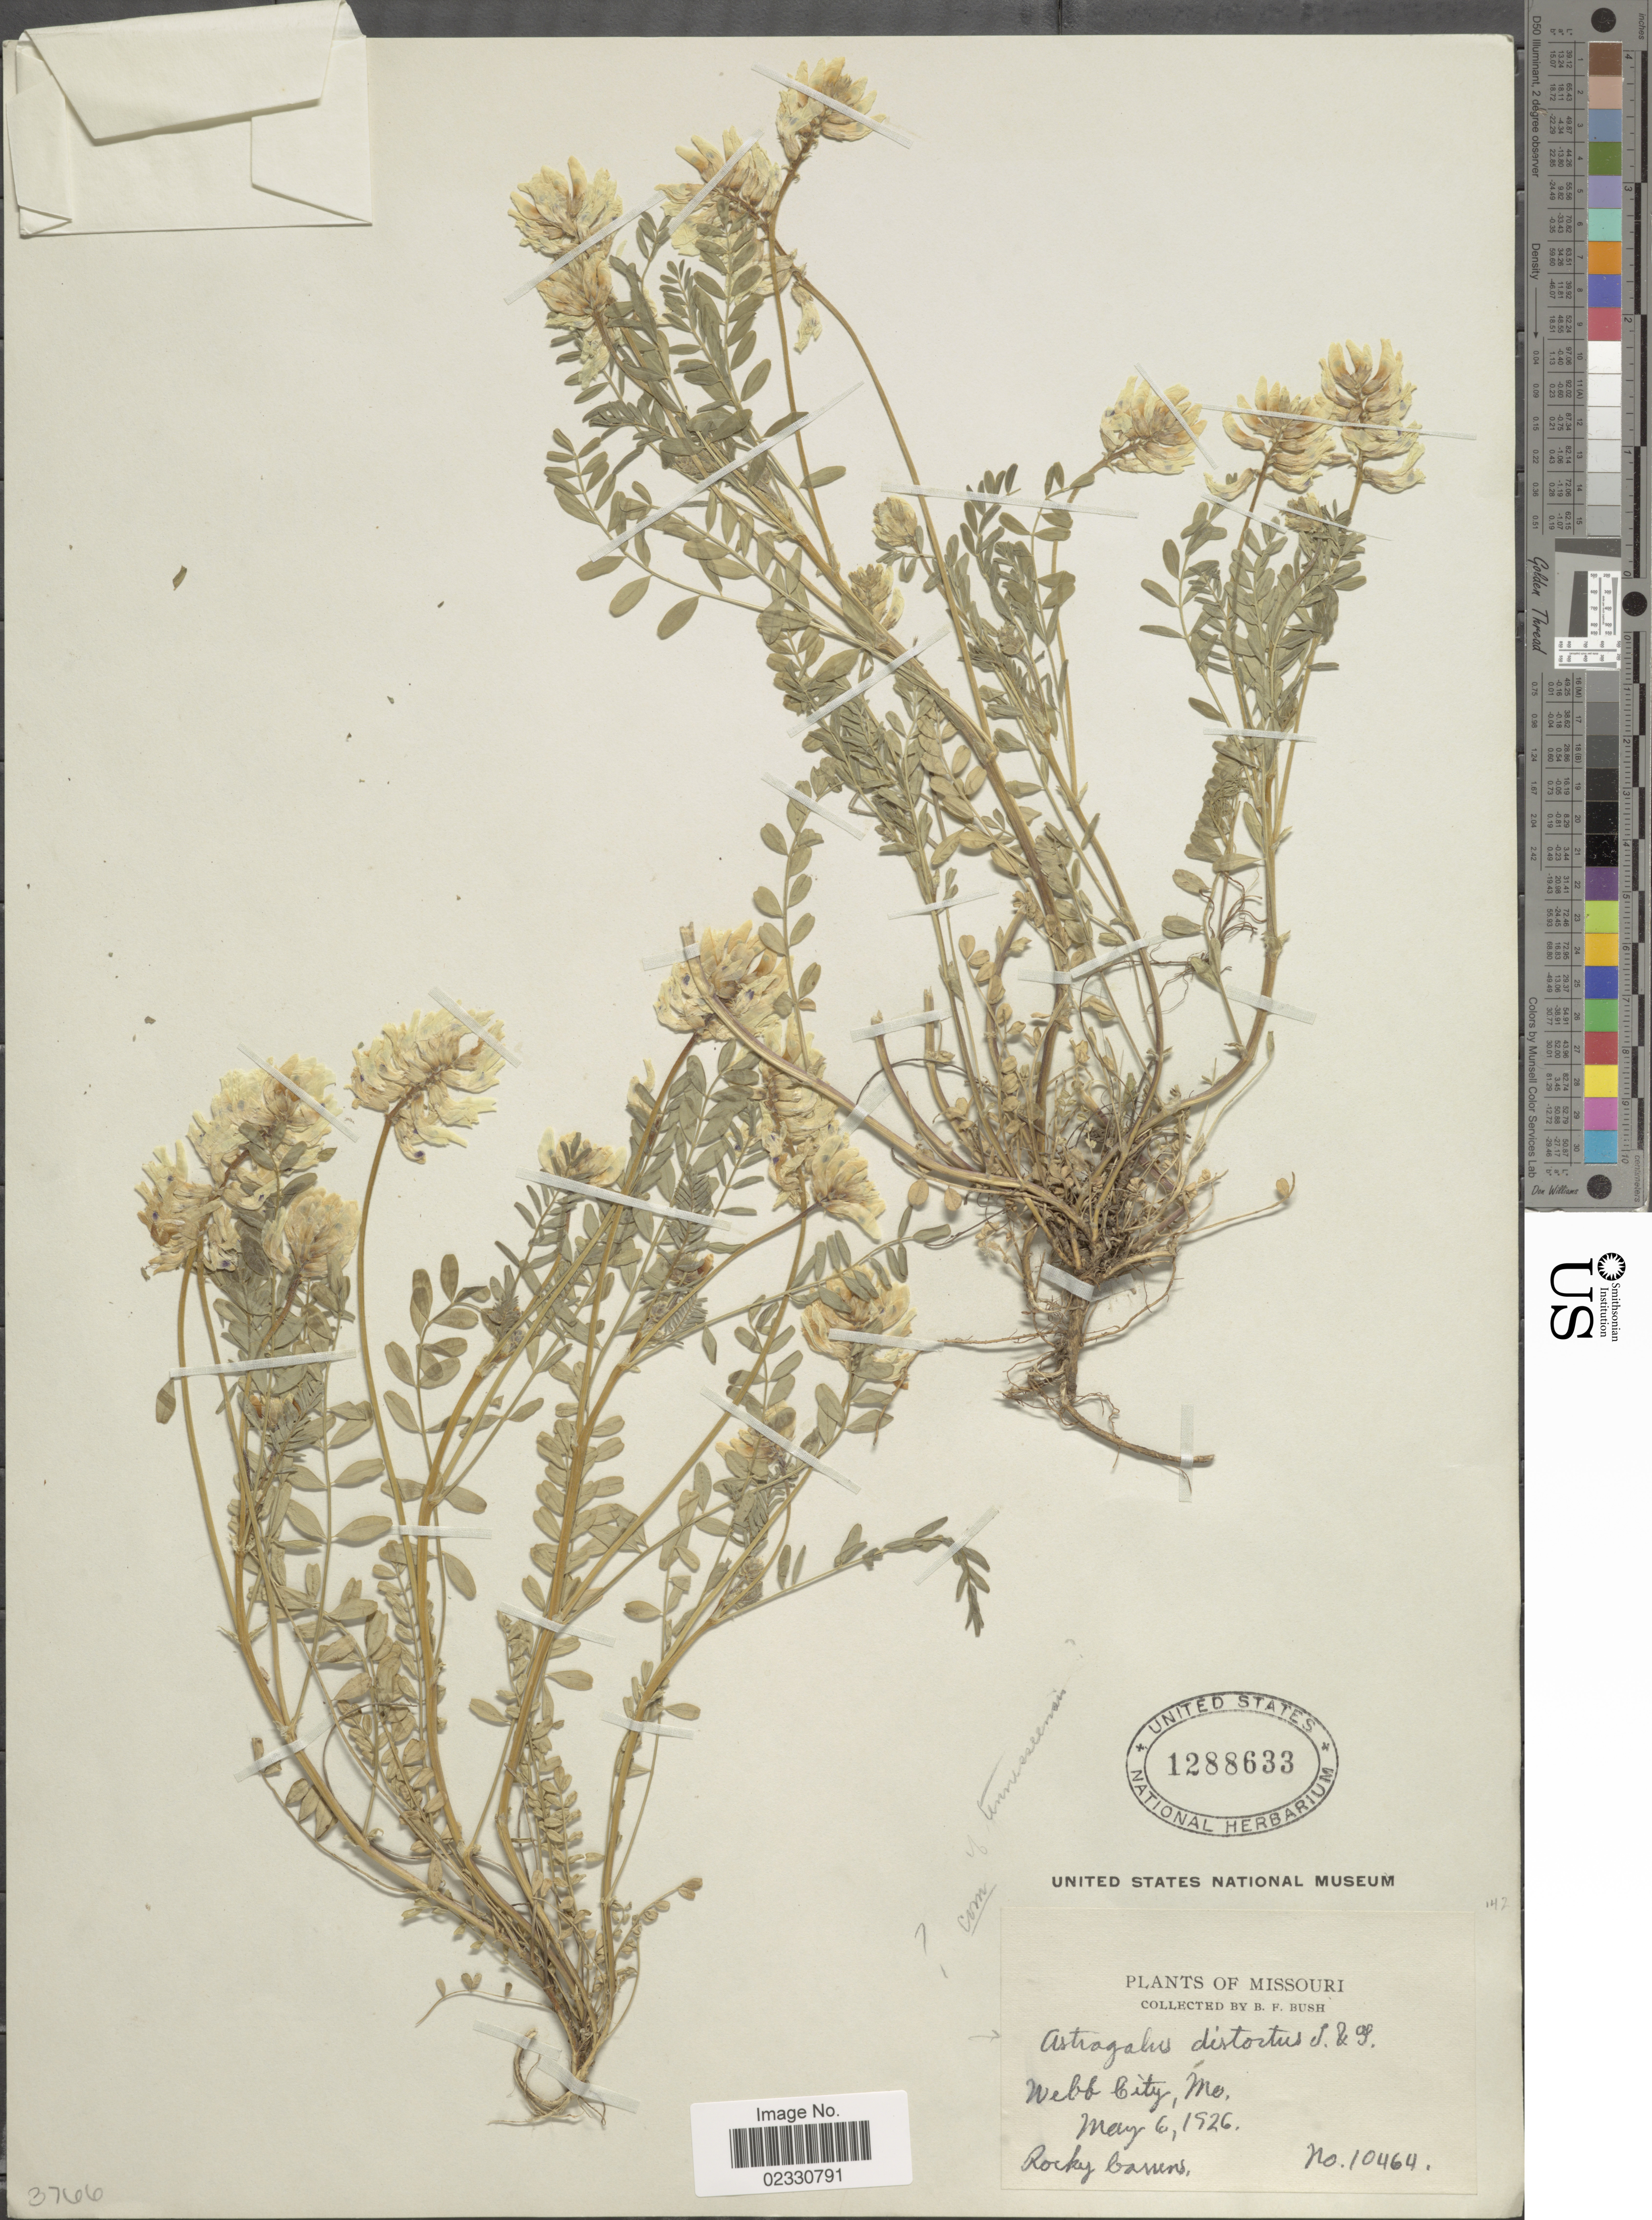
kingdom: Plantae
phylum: Tracheophyta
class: Magnoliopsida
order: Fabales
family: Fabaceae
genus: Astragalus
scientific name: Astragalus distortus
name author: Torr. & A. Gray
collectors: B. F. Bush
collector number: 10464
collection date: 1926-05-06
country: United States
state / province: Missouri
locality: Webb City, rocky barrens.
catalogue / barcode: US 1288633